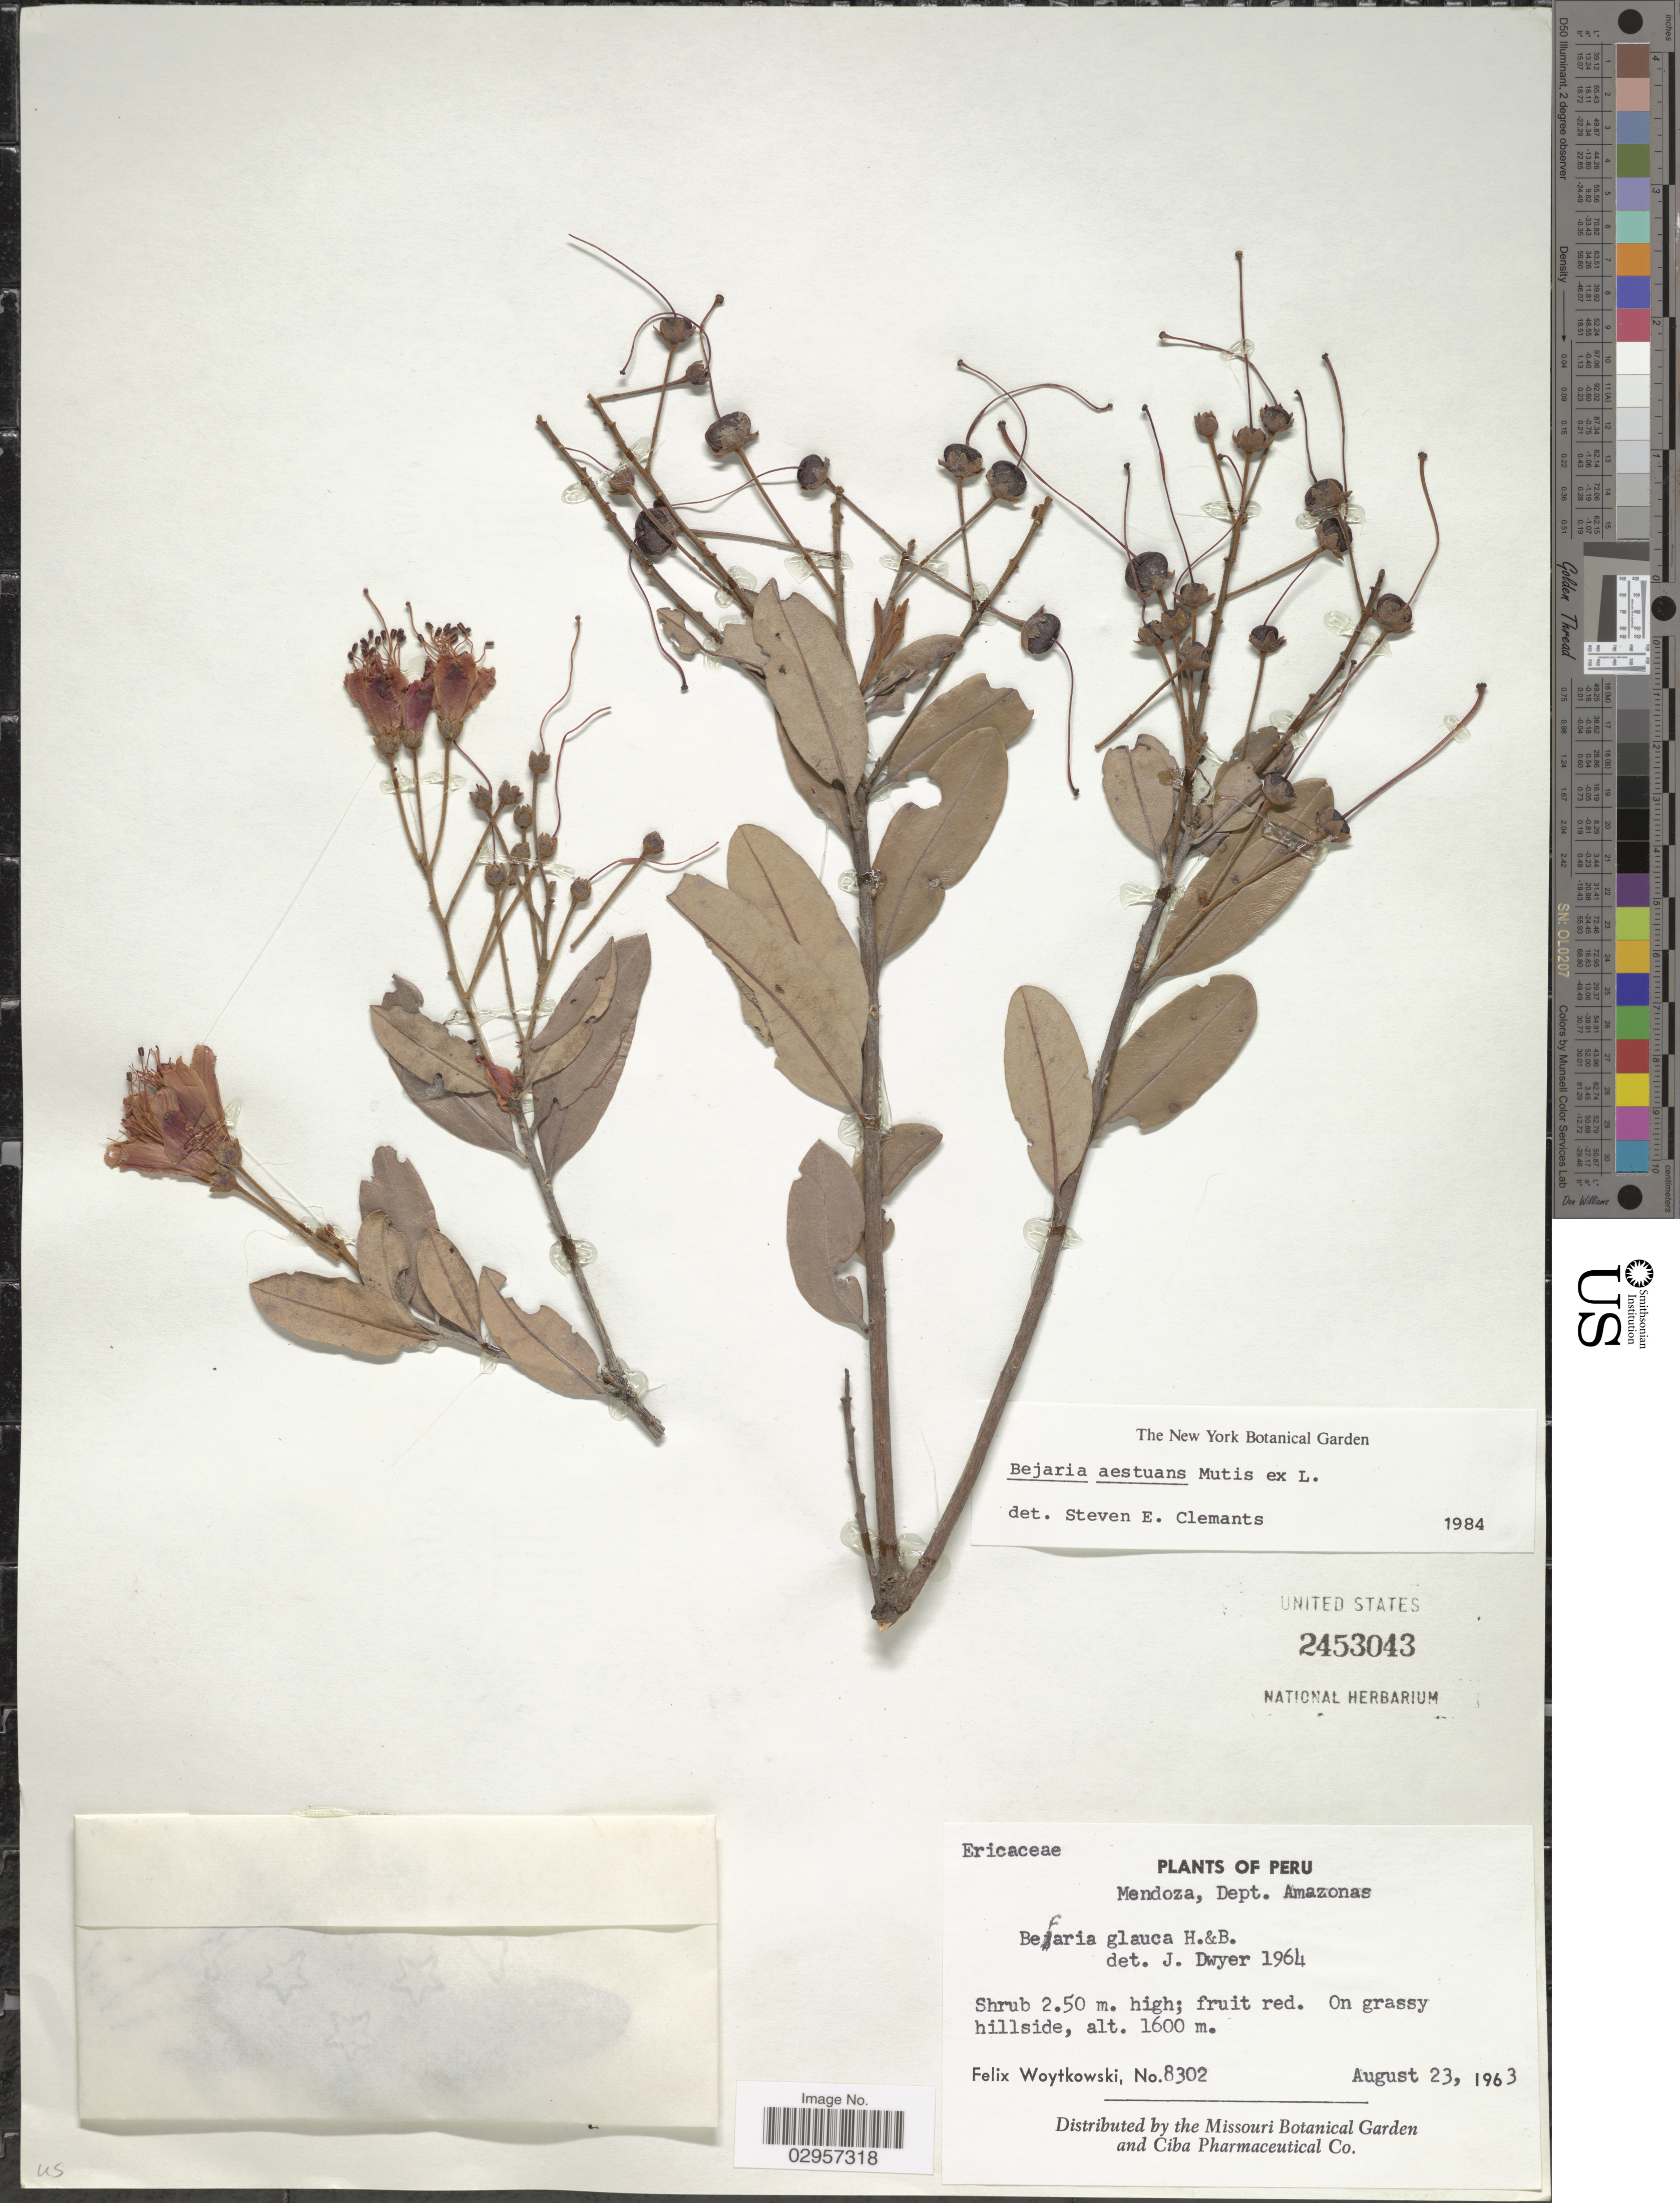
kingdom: Plantae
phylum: Tracheophyta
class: Magnoliopsida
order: Ericales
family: Ericaceae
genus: Befaria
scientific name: Befaria aestuans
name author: Mutis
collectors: F. Woytkowski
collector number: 8302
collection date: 1963-08-23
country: Peru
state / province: Amazonas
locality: Mendoza, Dept. Amazonas, On grassy hillside.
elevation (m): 1600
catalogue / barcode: US 2453043